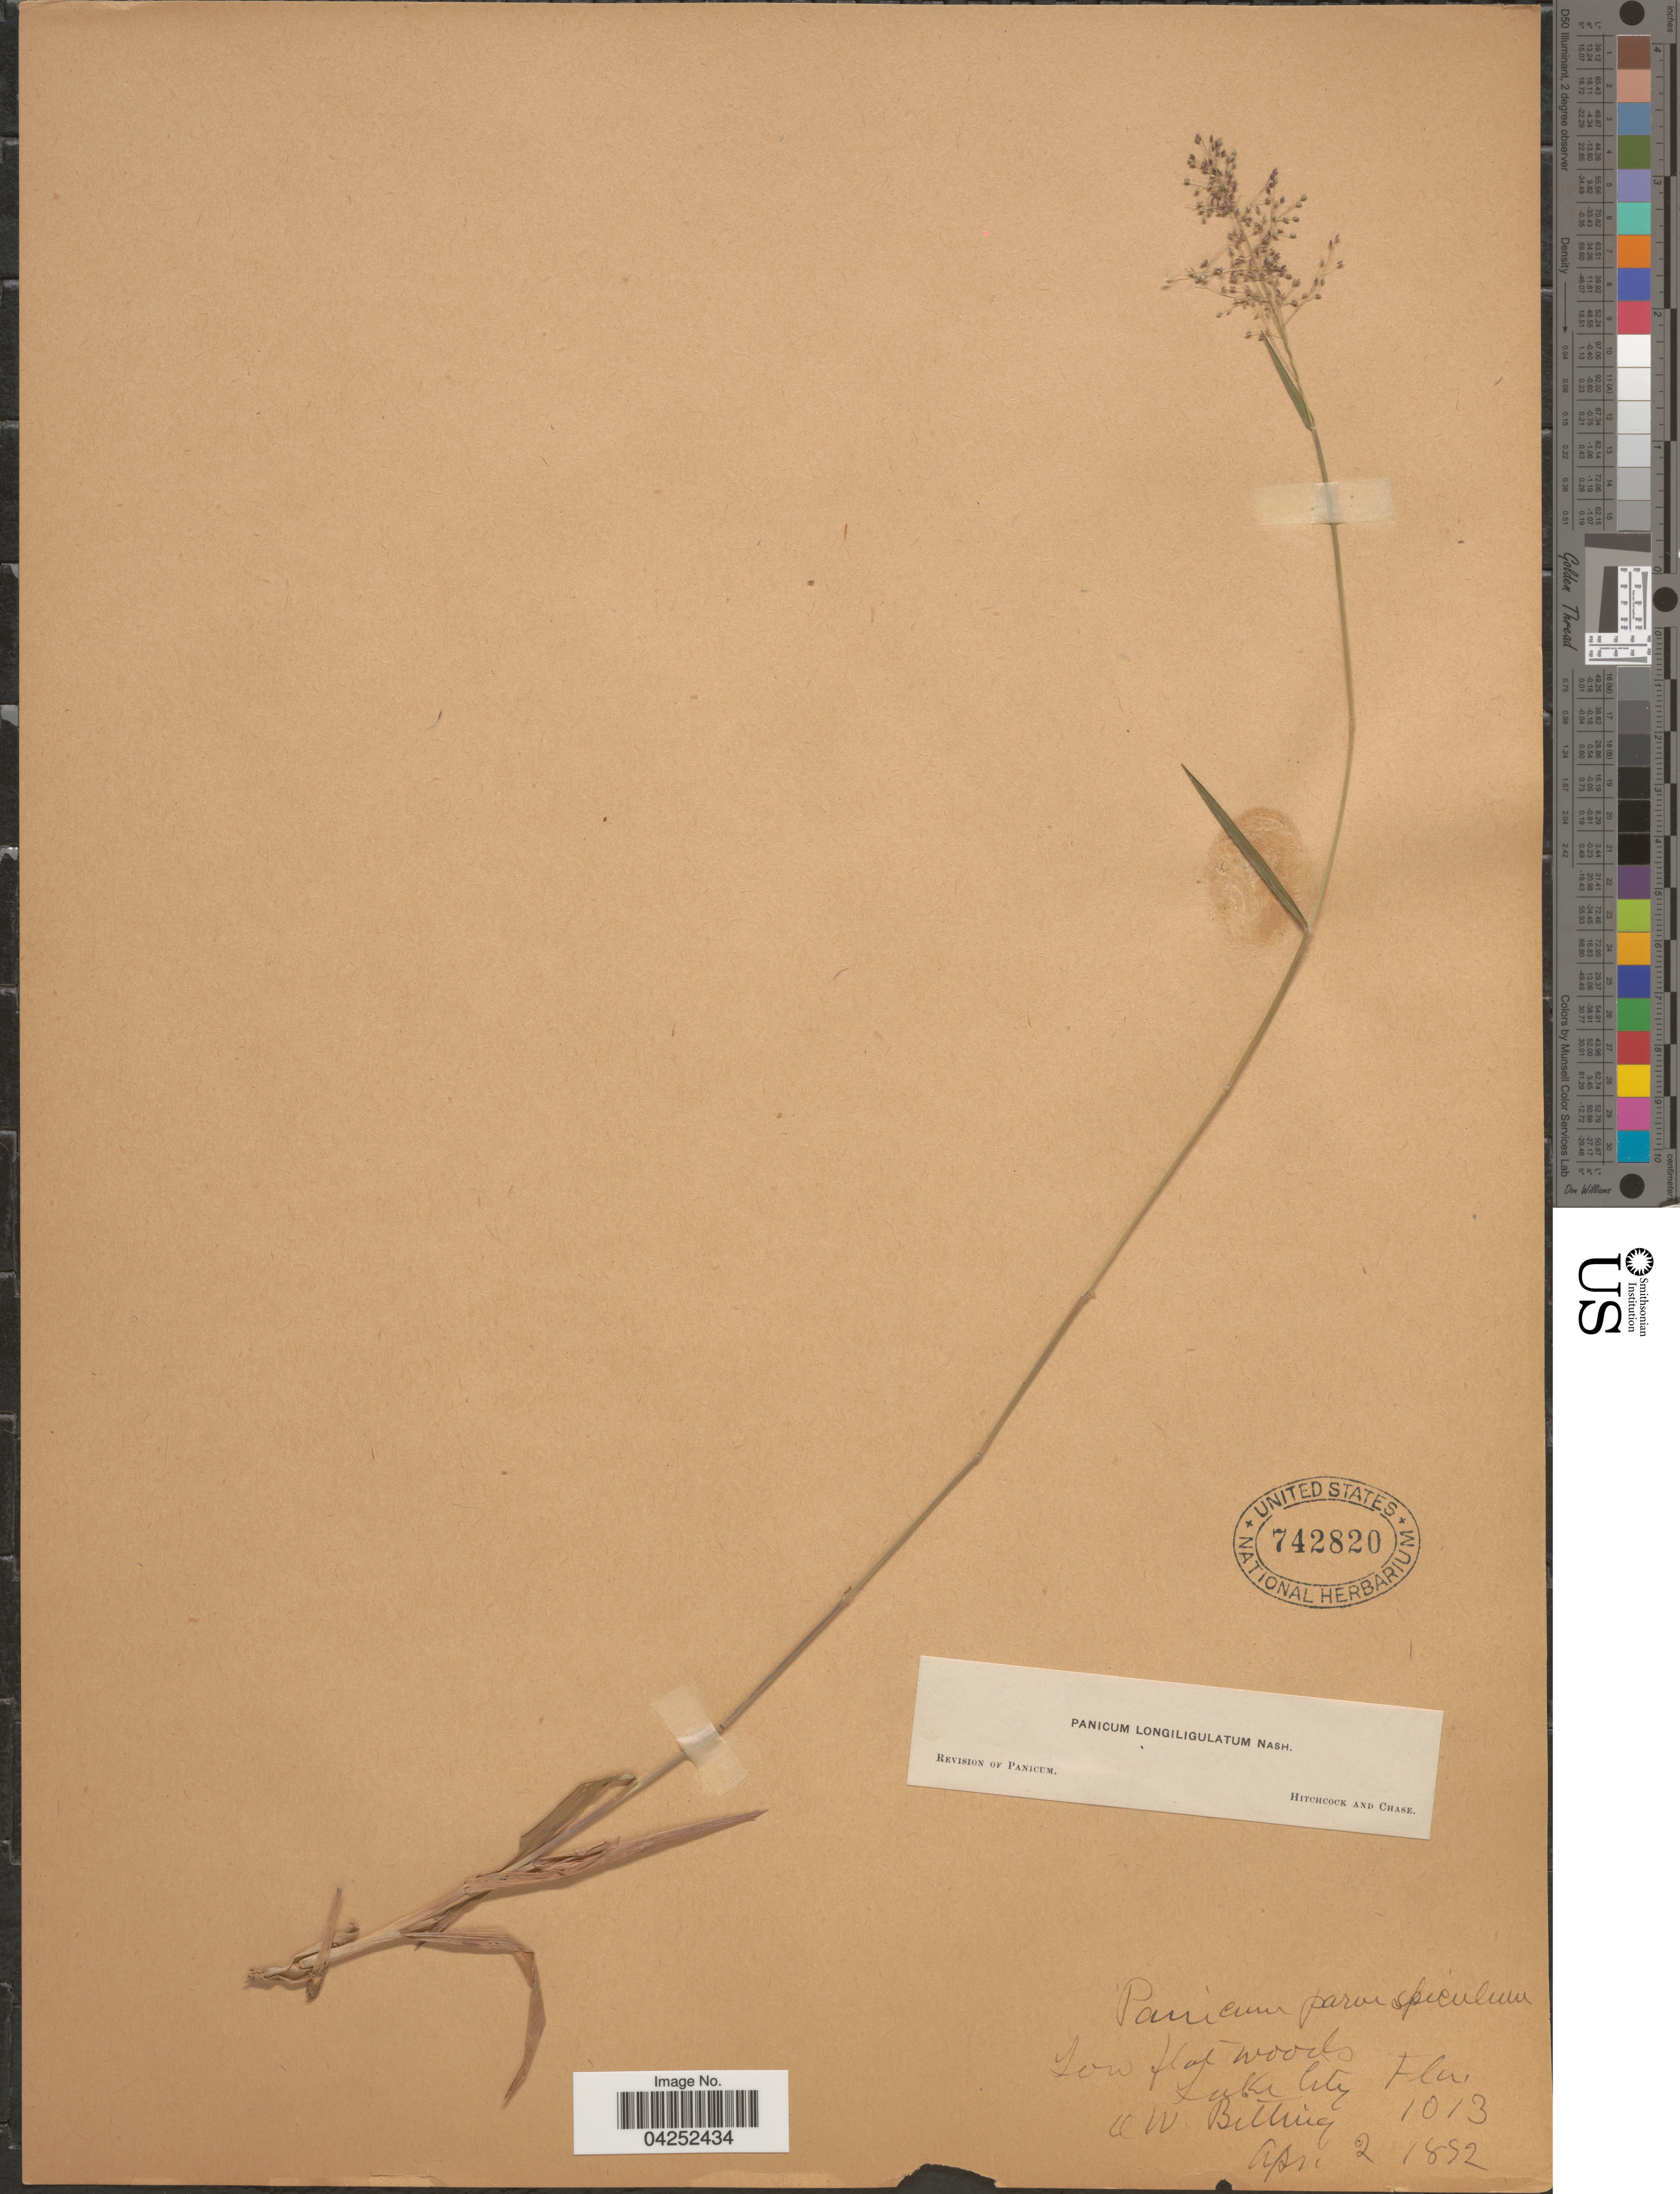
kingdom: Plantae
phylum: Tracheophyta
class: Liliopsida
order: Poales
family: Poaceae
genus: Dichanthelium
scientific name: Dichanthelium bicknellii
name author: (Nash) LeBlond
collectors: A. Bitting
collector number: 1013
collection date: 1892-04-02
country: United States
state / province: Florida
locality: Low flat woods. Lake City.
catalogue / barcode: US 742820